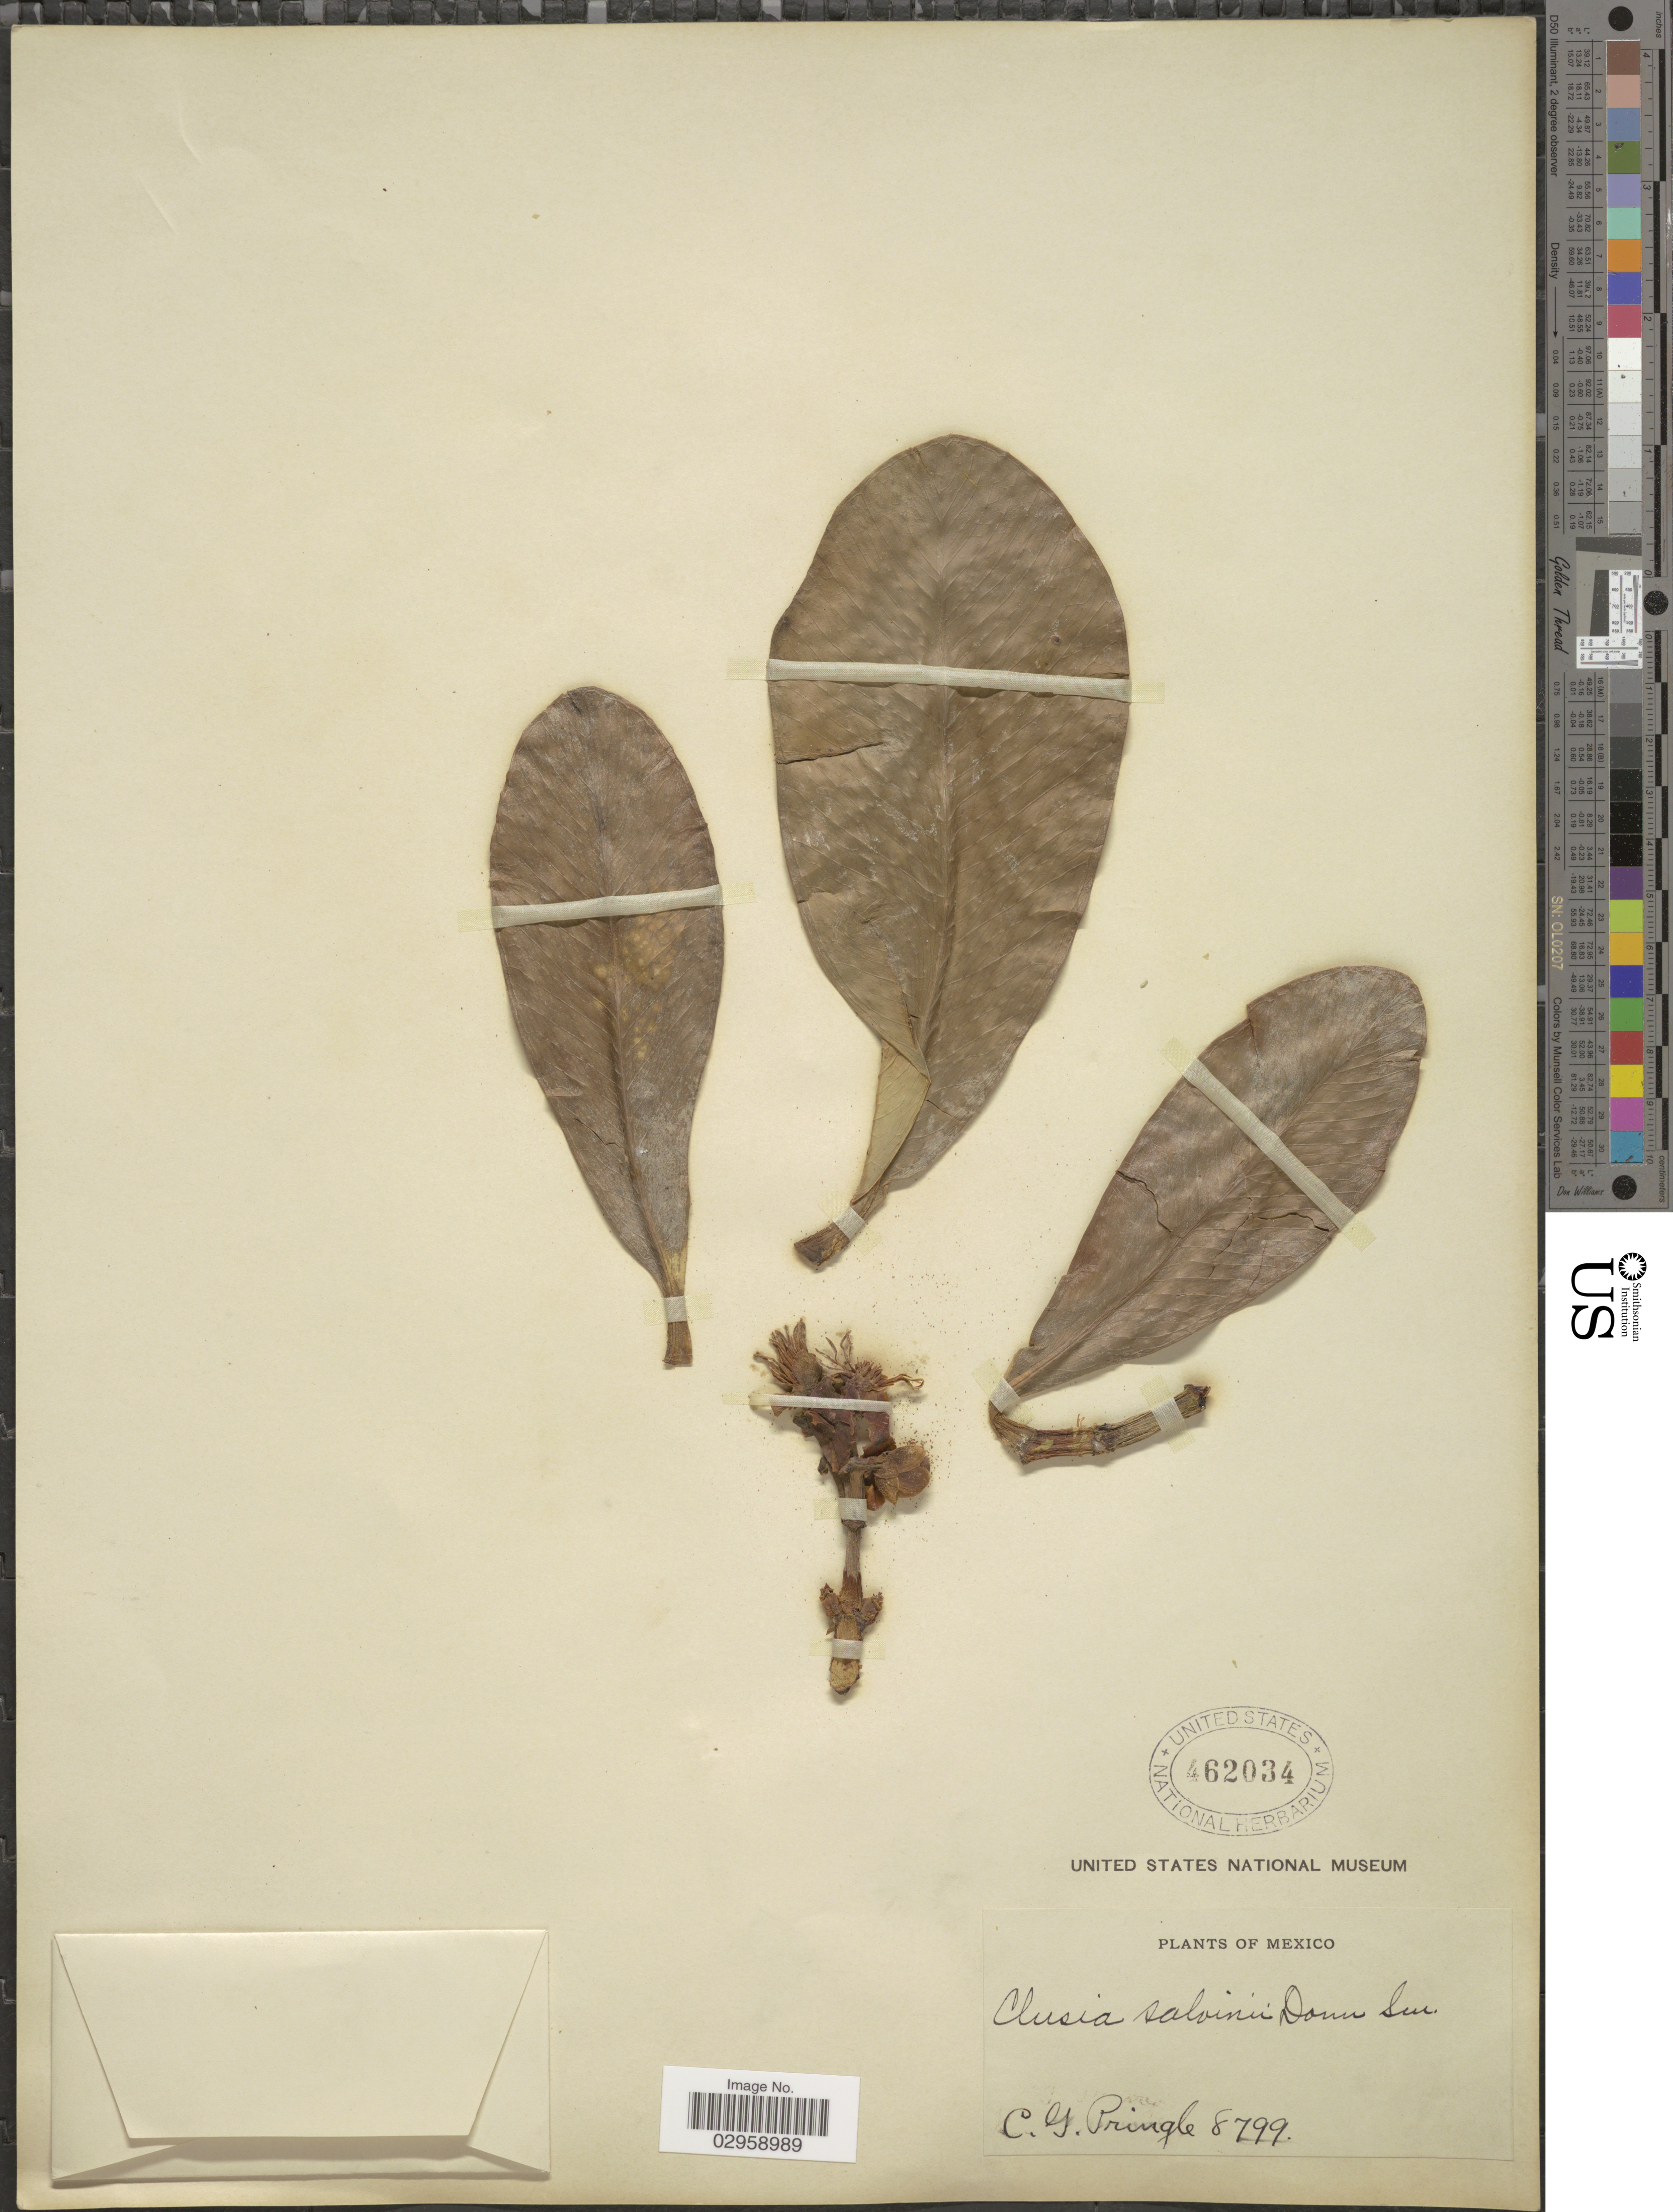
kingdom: Plantae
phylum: Tracheophyta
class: Magnoliopsida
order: Malpighiales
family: Clusiaceae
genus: Clusia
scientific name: Clusia salvinii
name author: Donn. Sm.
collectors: C. G. Pringle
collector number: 8799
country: Mexico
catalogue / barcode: US 462034